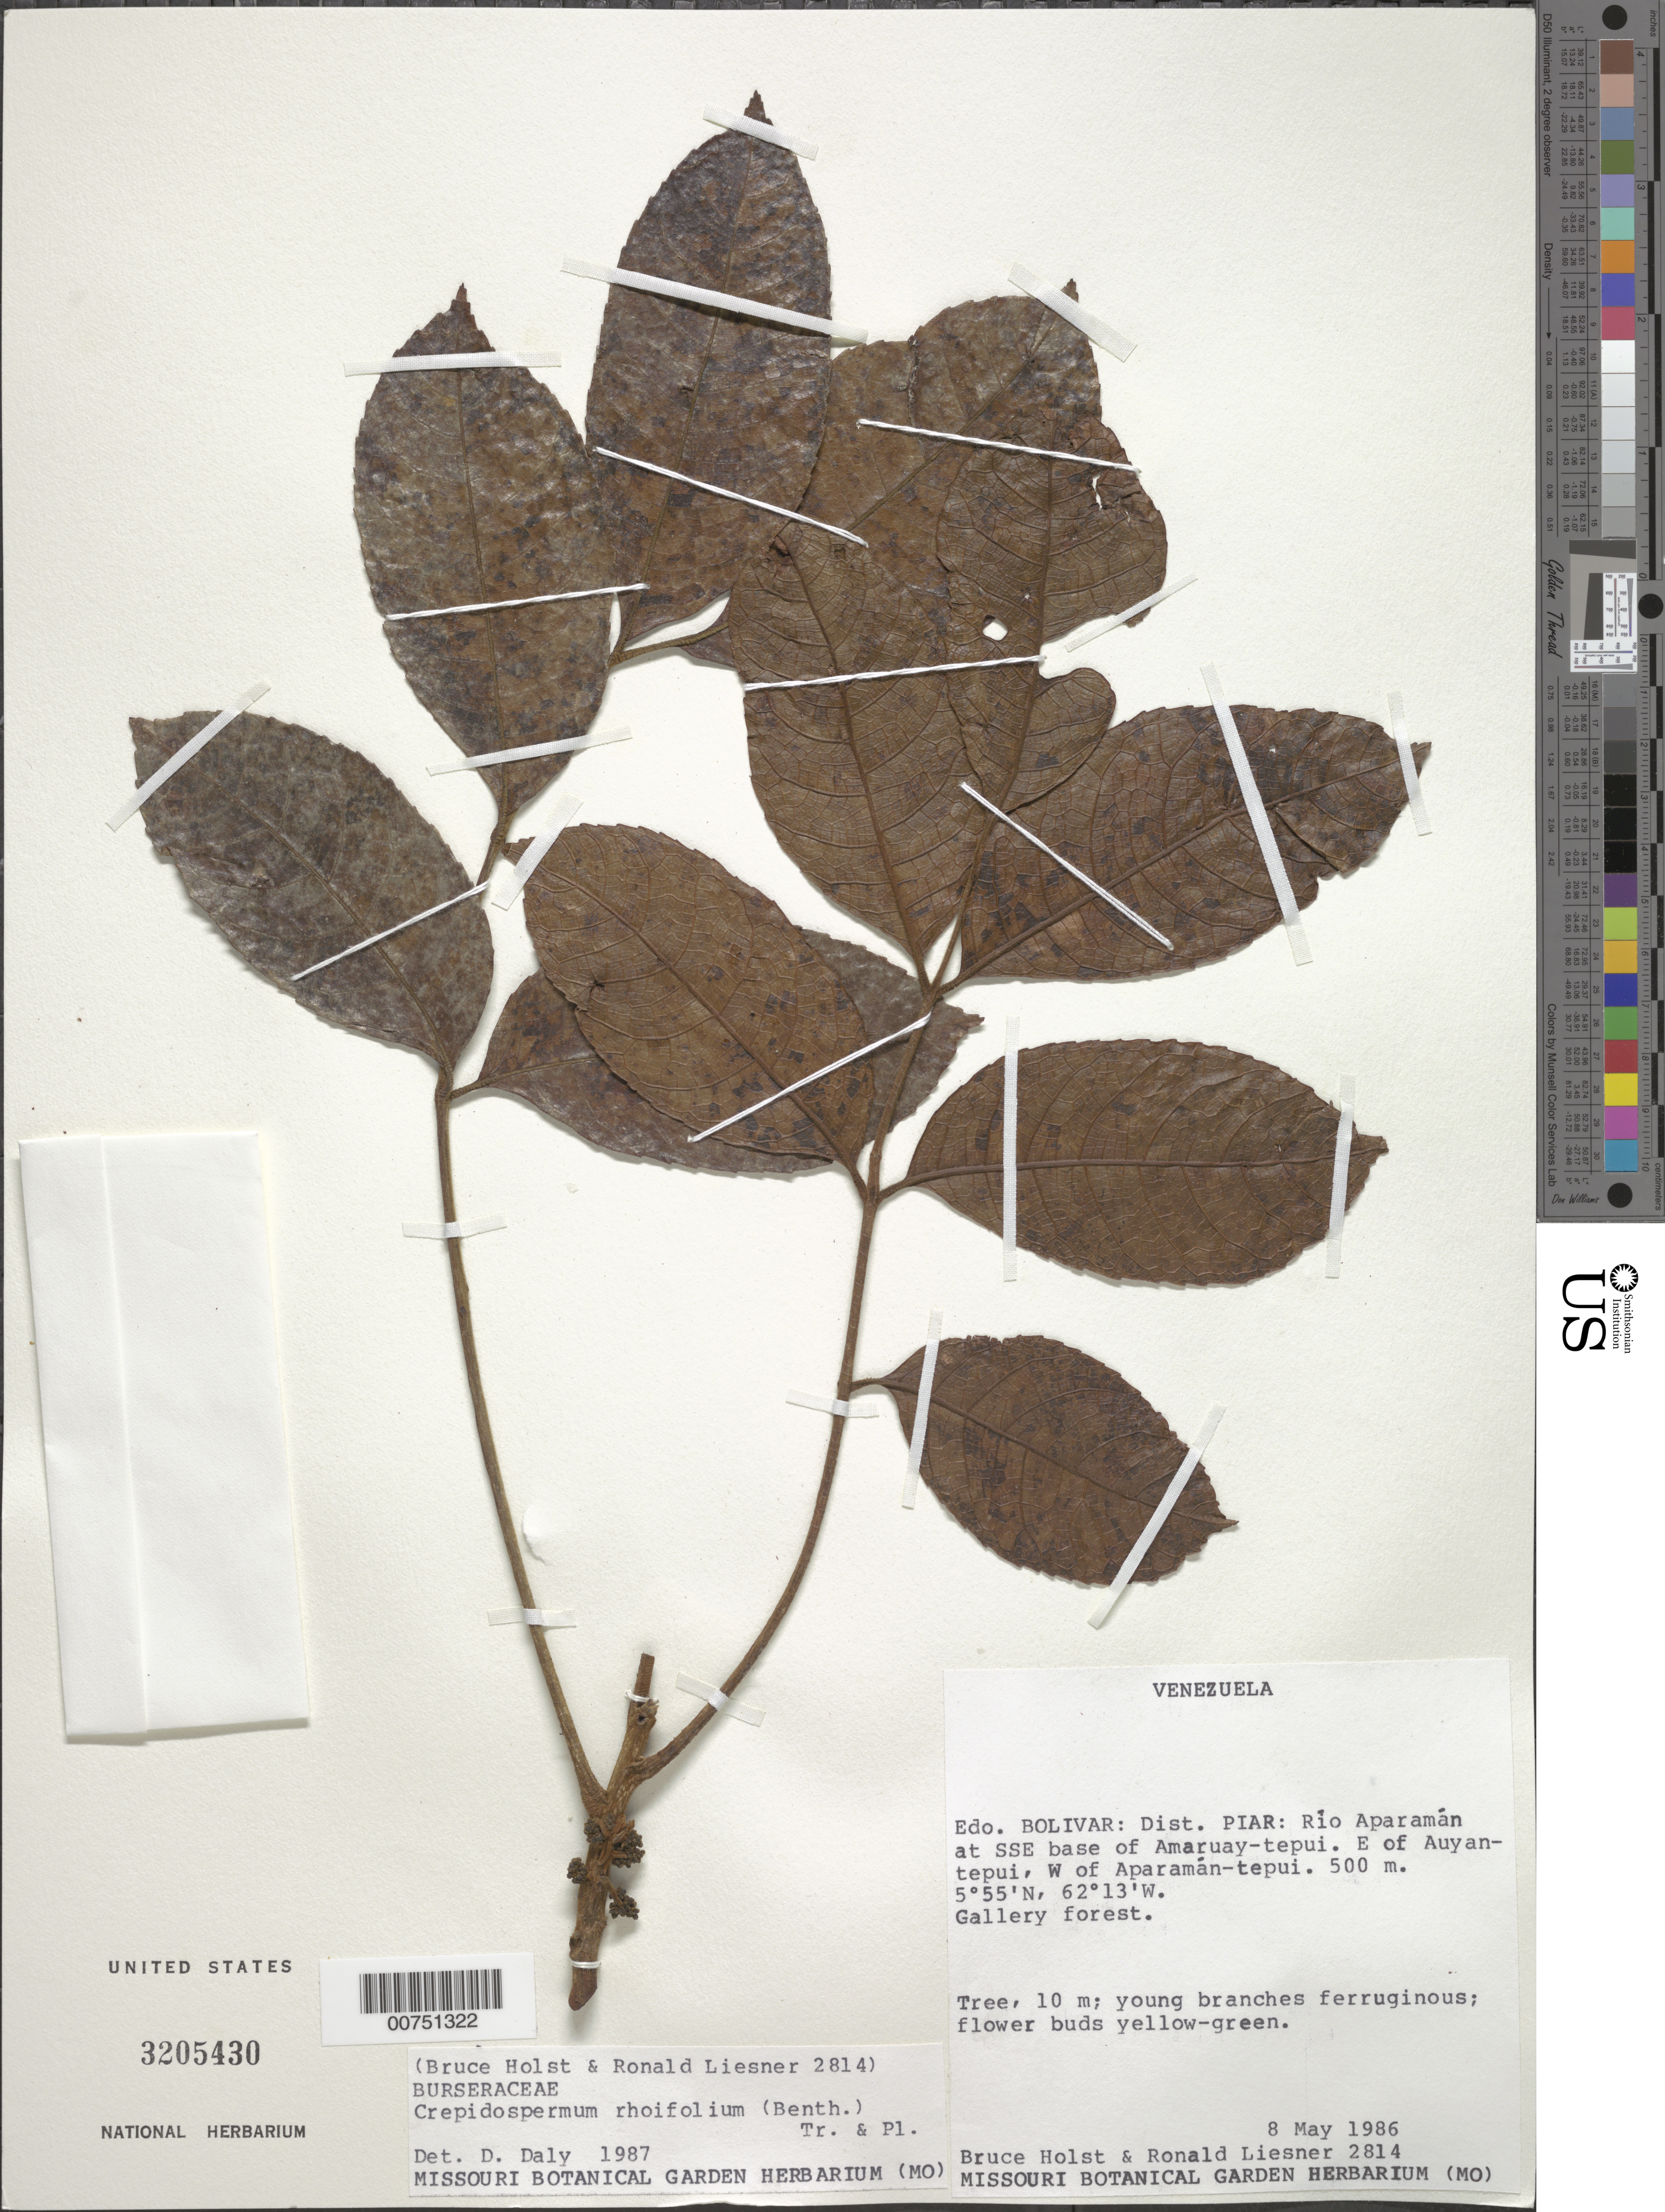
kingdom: Plantae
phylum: Tracheophyta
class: Magnoliopsida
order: Sapindales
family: Burseraceae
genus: Protium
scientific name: Protium rhoifolium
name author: (Benth.) Byng & Christenh.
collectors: B. Holst & R. L. Liesner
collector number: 2814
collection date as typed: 8-May-86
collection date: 1986-05-08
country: Venezuela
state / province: Bolívar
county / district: Piar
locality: Amaruay-tepuí, E of Auyan-tepuí, W of Aparaman-tepuí; Río Aparamán at SSE base of Amaruay-tepuí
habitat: Gallery forest.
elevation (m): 500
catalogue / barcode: US 3205430